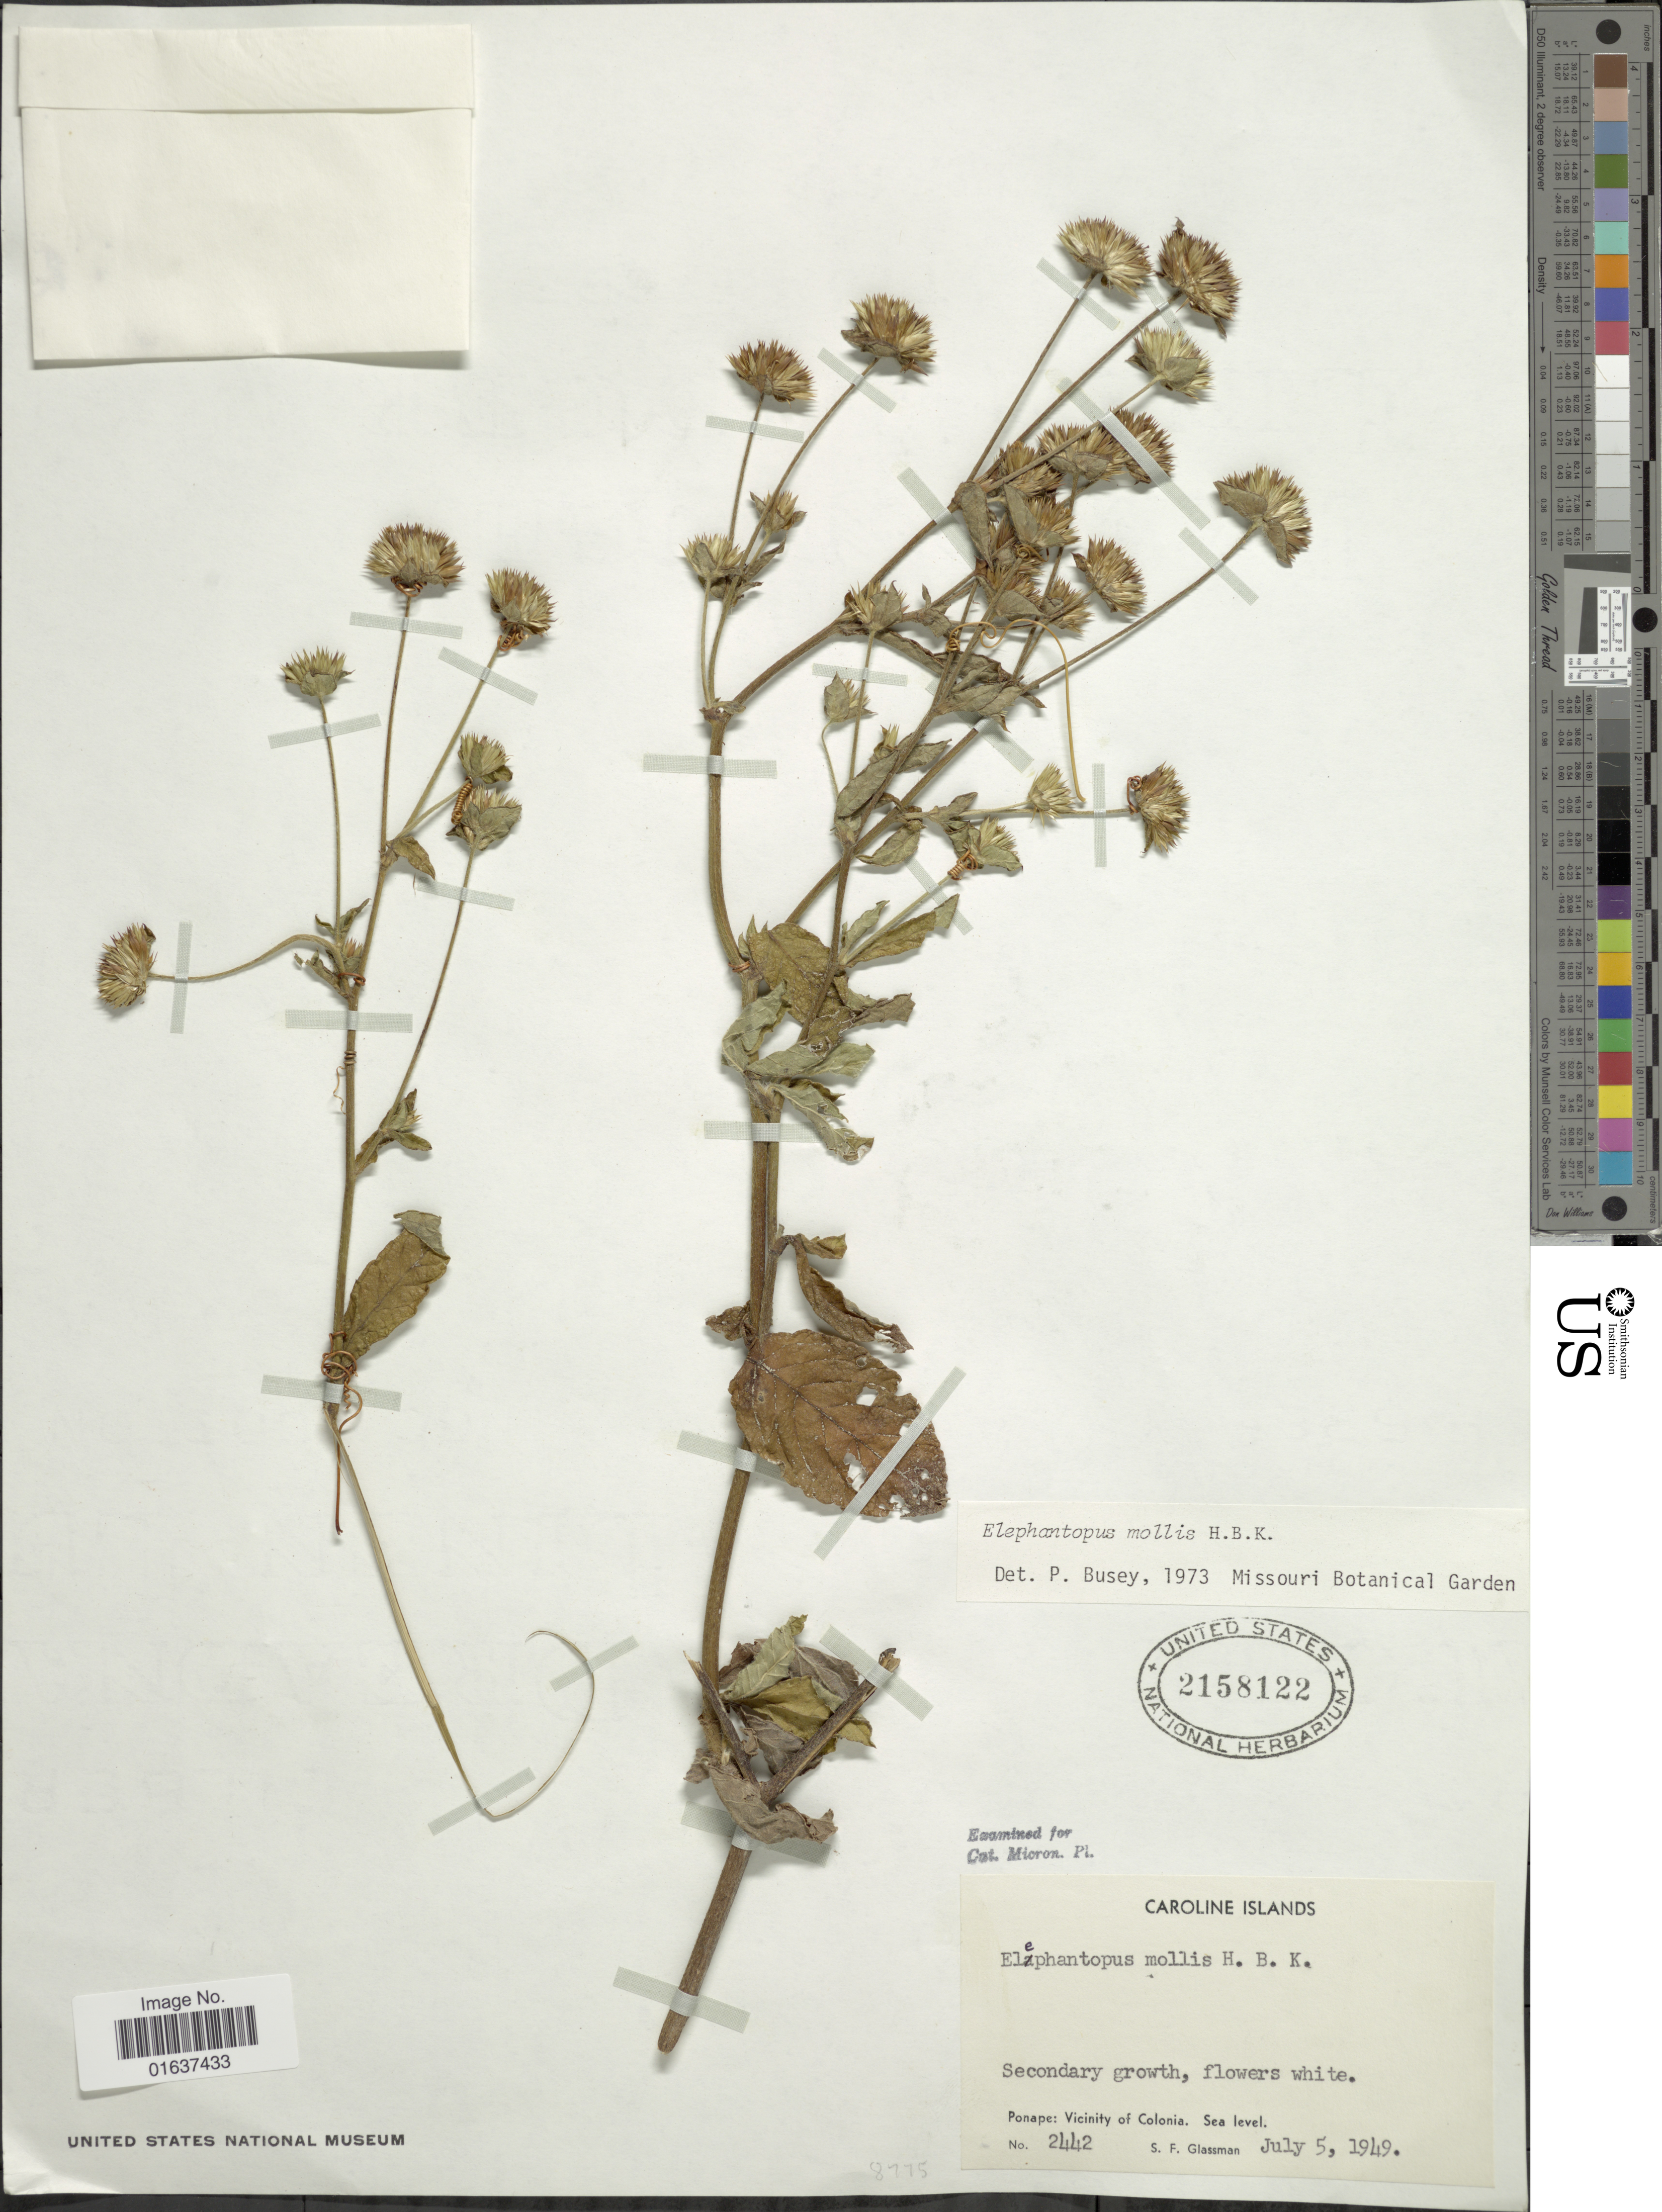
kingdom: Plantae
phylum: Tracheophyta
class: Magnoliopsida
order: Asterales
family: Asteraceae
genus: Elephantopus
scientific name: Elephantopus mollis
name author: Kunth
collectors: S. F. Glassman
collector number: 2442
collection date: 1949-07-05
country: Micronesia, Federated States of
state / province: Pohnpei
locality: Secondary growth, Ponape: Vicinity of Colonia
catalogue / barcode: US 2158122